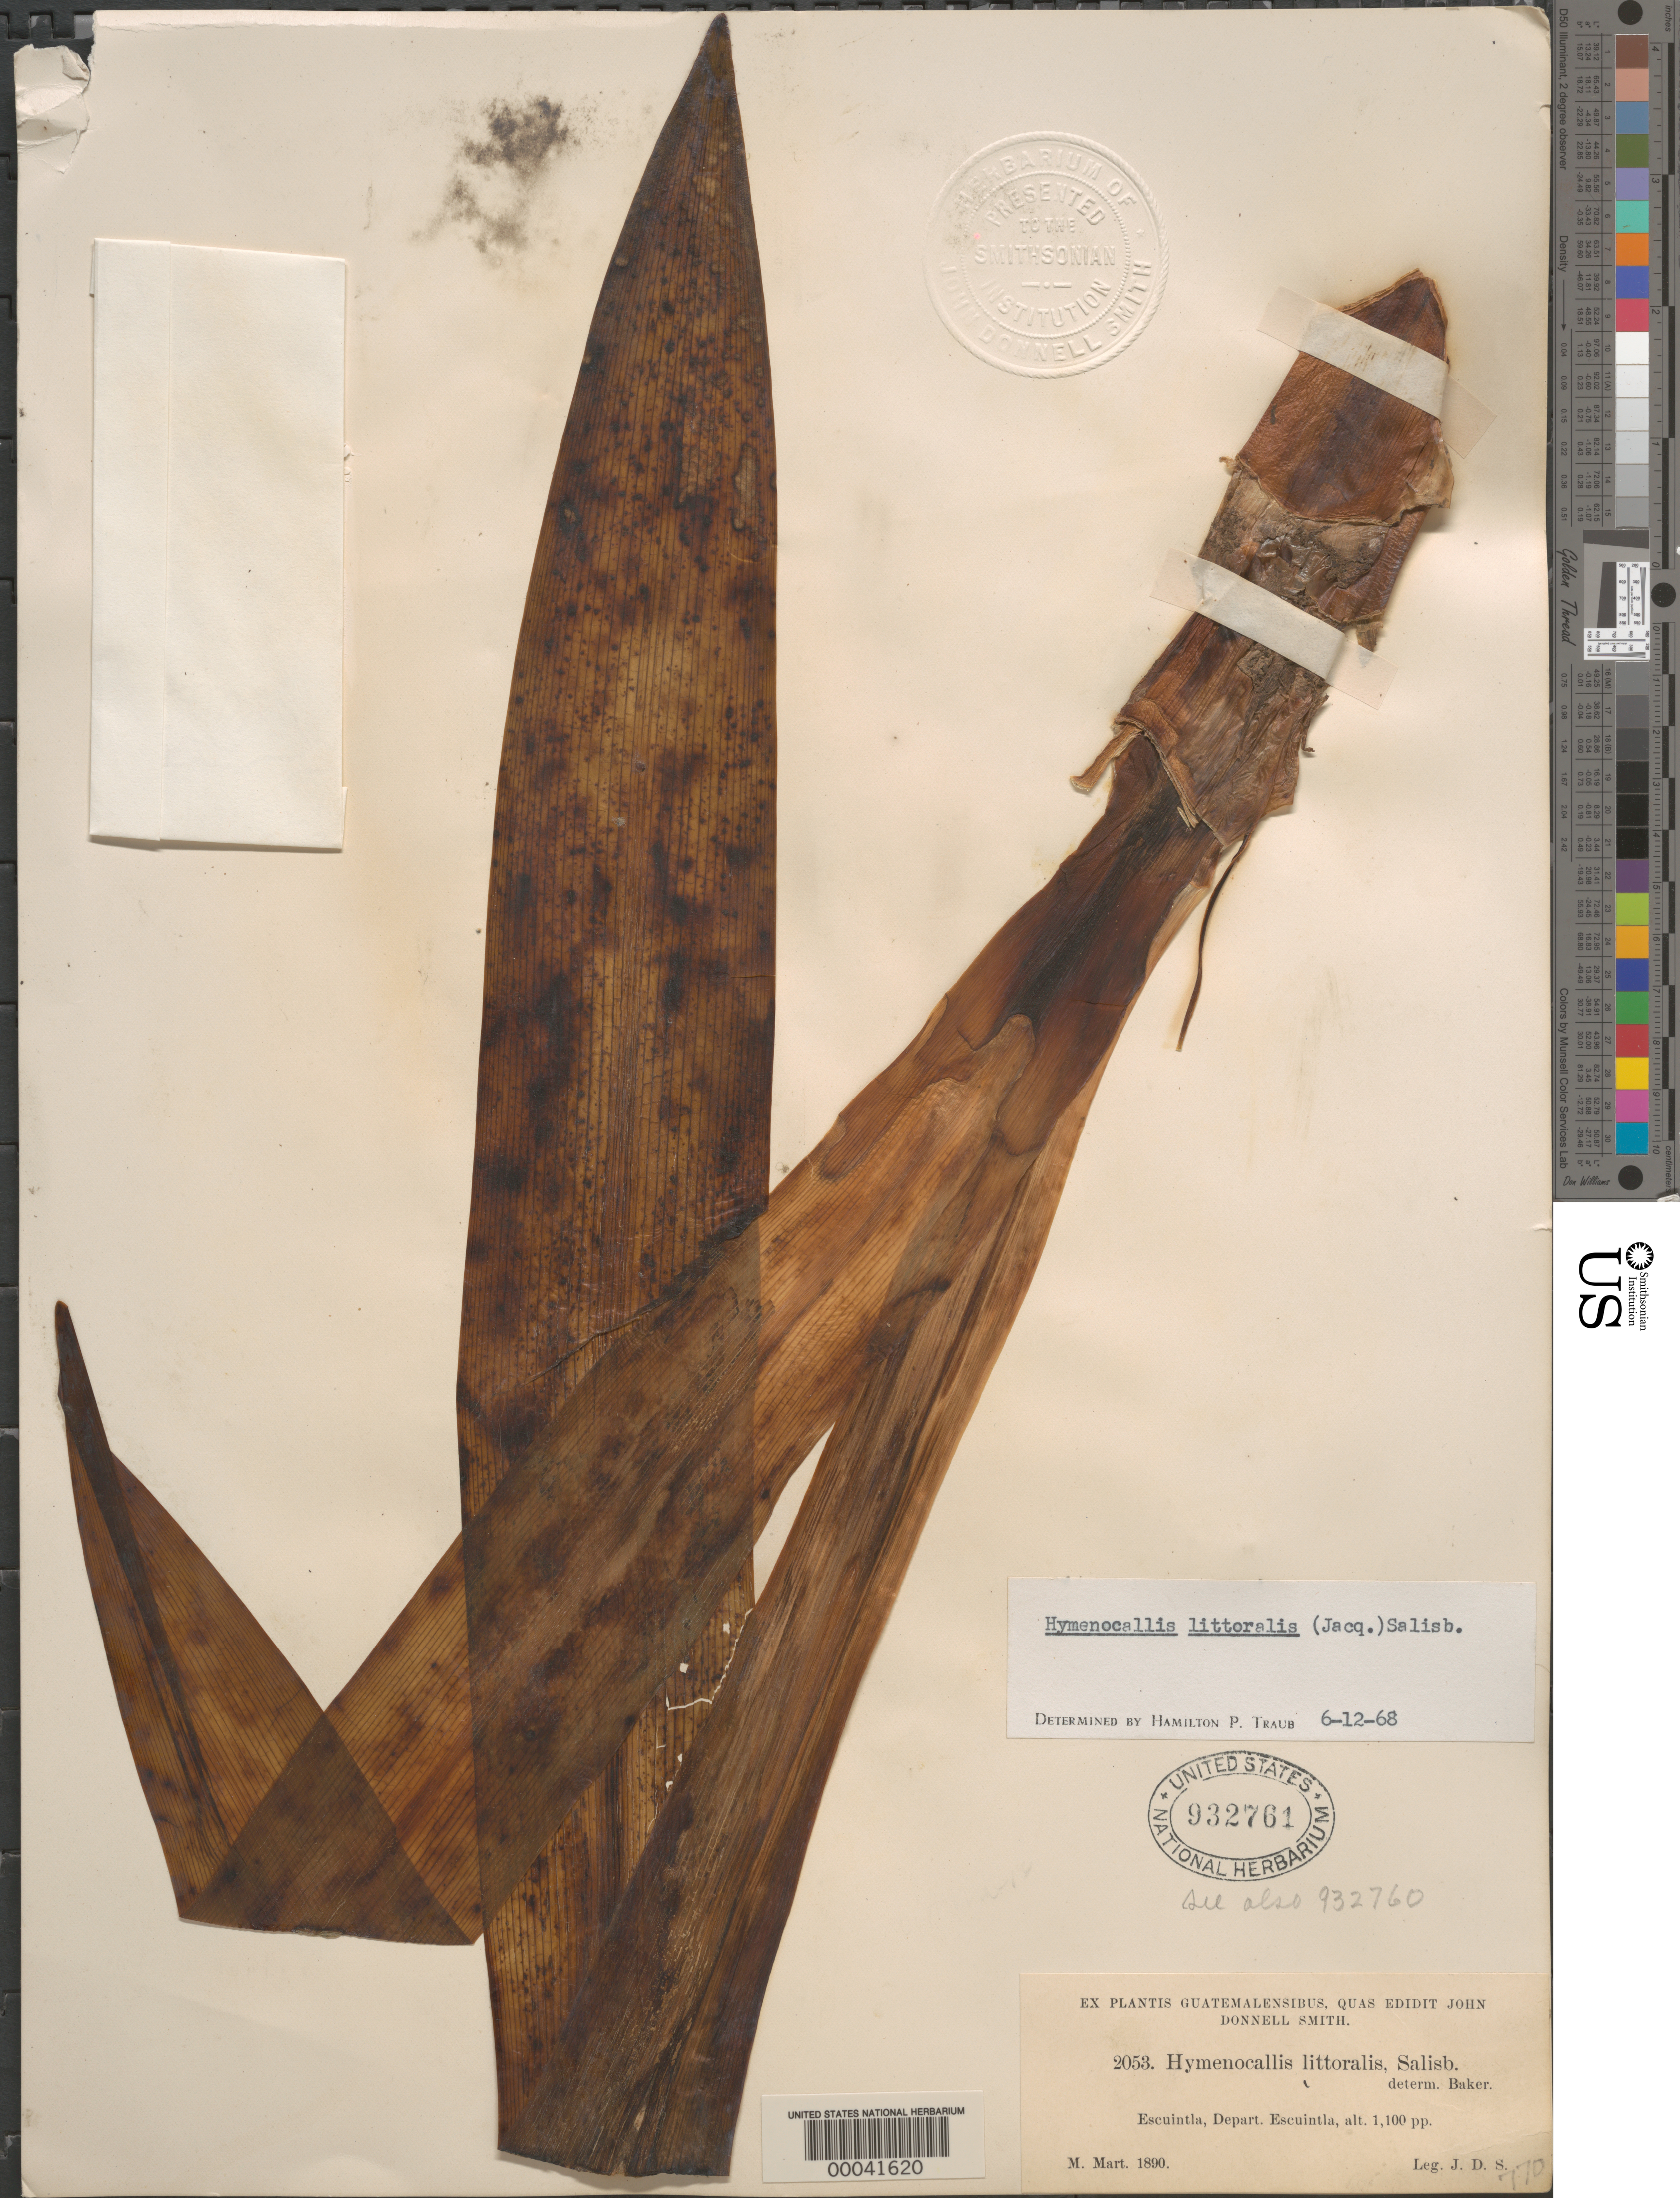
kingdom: Plantae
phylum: Tracheophyta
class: Liliopsida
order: Asparagales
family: Amaryllidaceae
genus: Hymenocallis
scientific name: Hymenocallis littoralis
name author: (Jacq.) Salisb.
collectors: J. Donnell Smith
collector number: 2053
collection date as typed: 1890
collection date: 1890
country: Guatemala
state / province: Escuintla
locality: Escuintla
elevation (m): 335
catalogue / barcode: US 932761